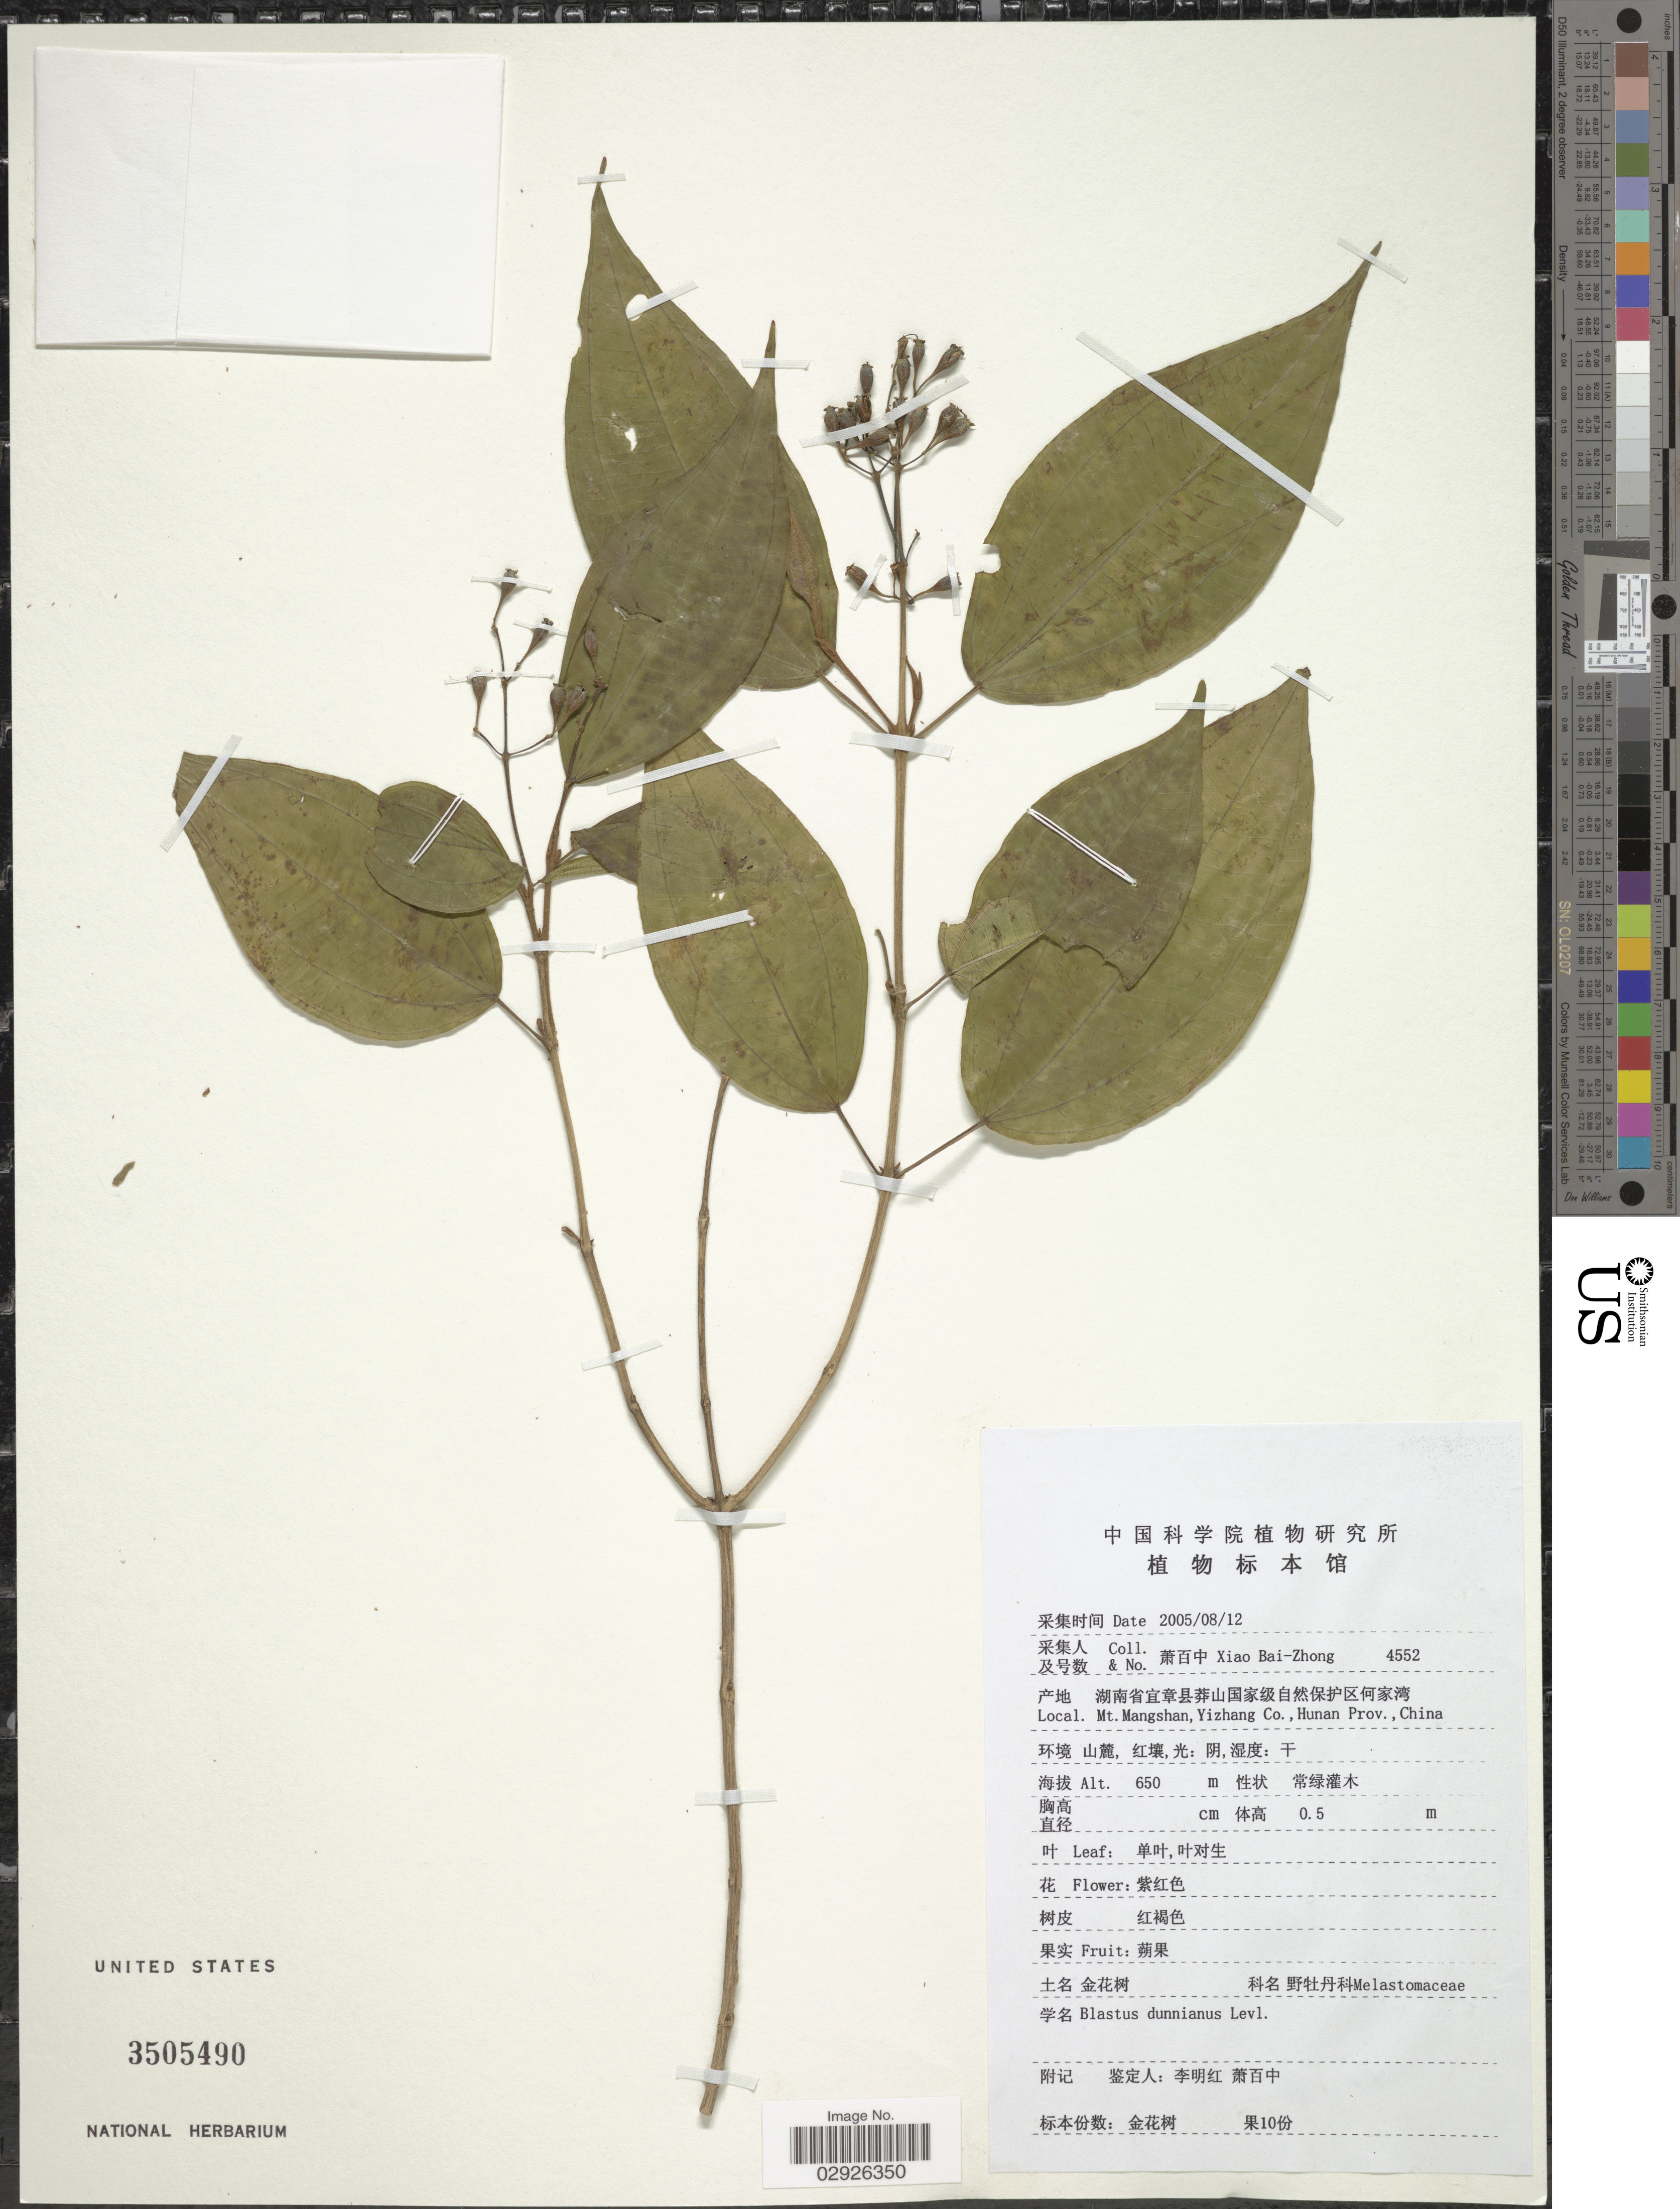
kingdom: Plantae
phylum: Tracheophyta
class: Magnoliopsida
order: Myrtales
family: Melastomataceae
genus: Blastus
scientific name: Blastus pauciflorus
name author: (Benth.) Guillaumin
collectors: B. Z. Xiao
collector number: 4552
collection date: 2005-08-12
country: China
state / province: Hunan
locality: Mt. Mangshan, Yizhang Co., Hunan Prov.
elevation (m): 650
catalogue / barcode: US 3505490